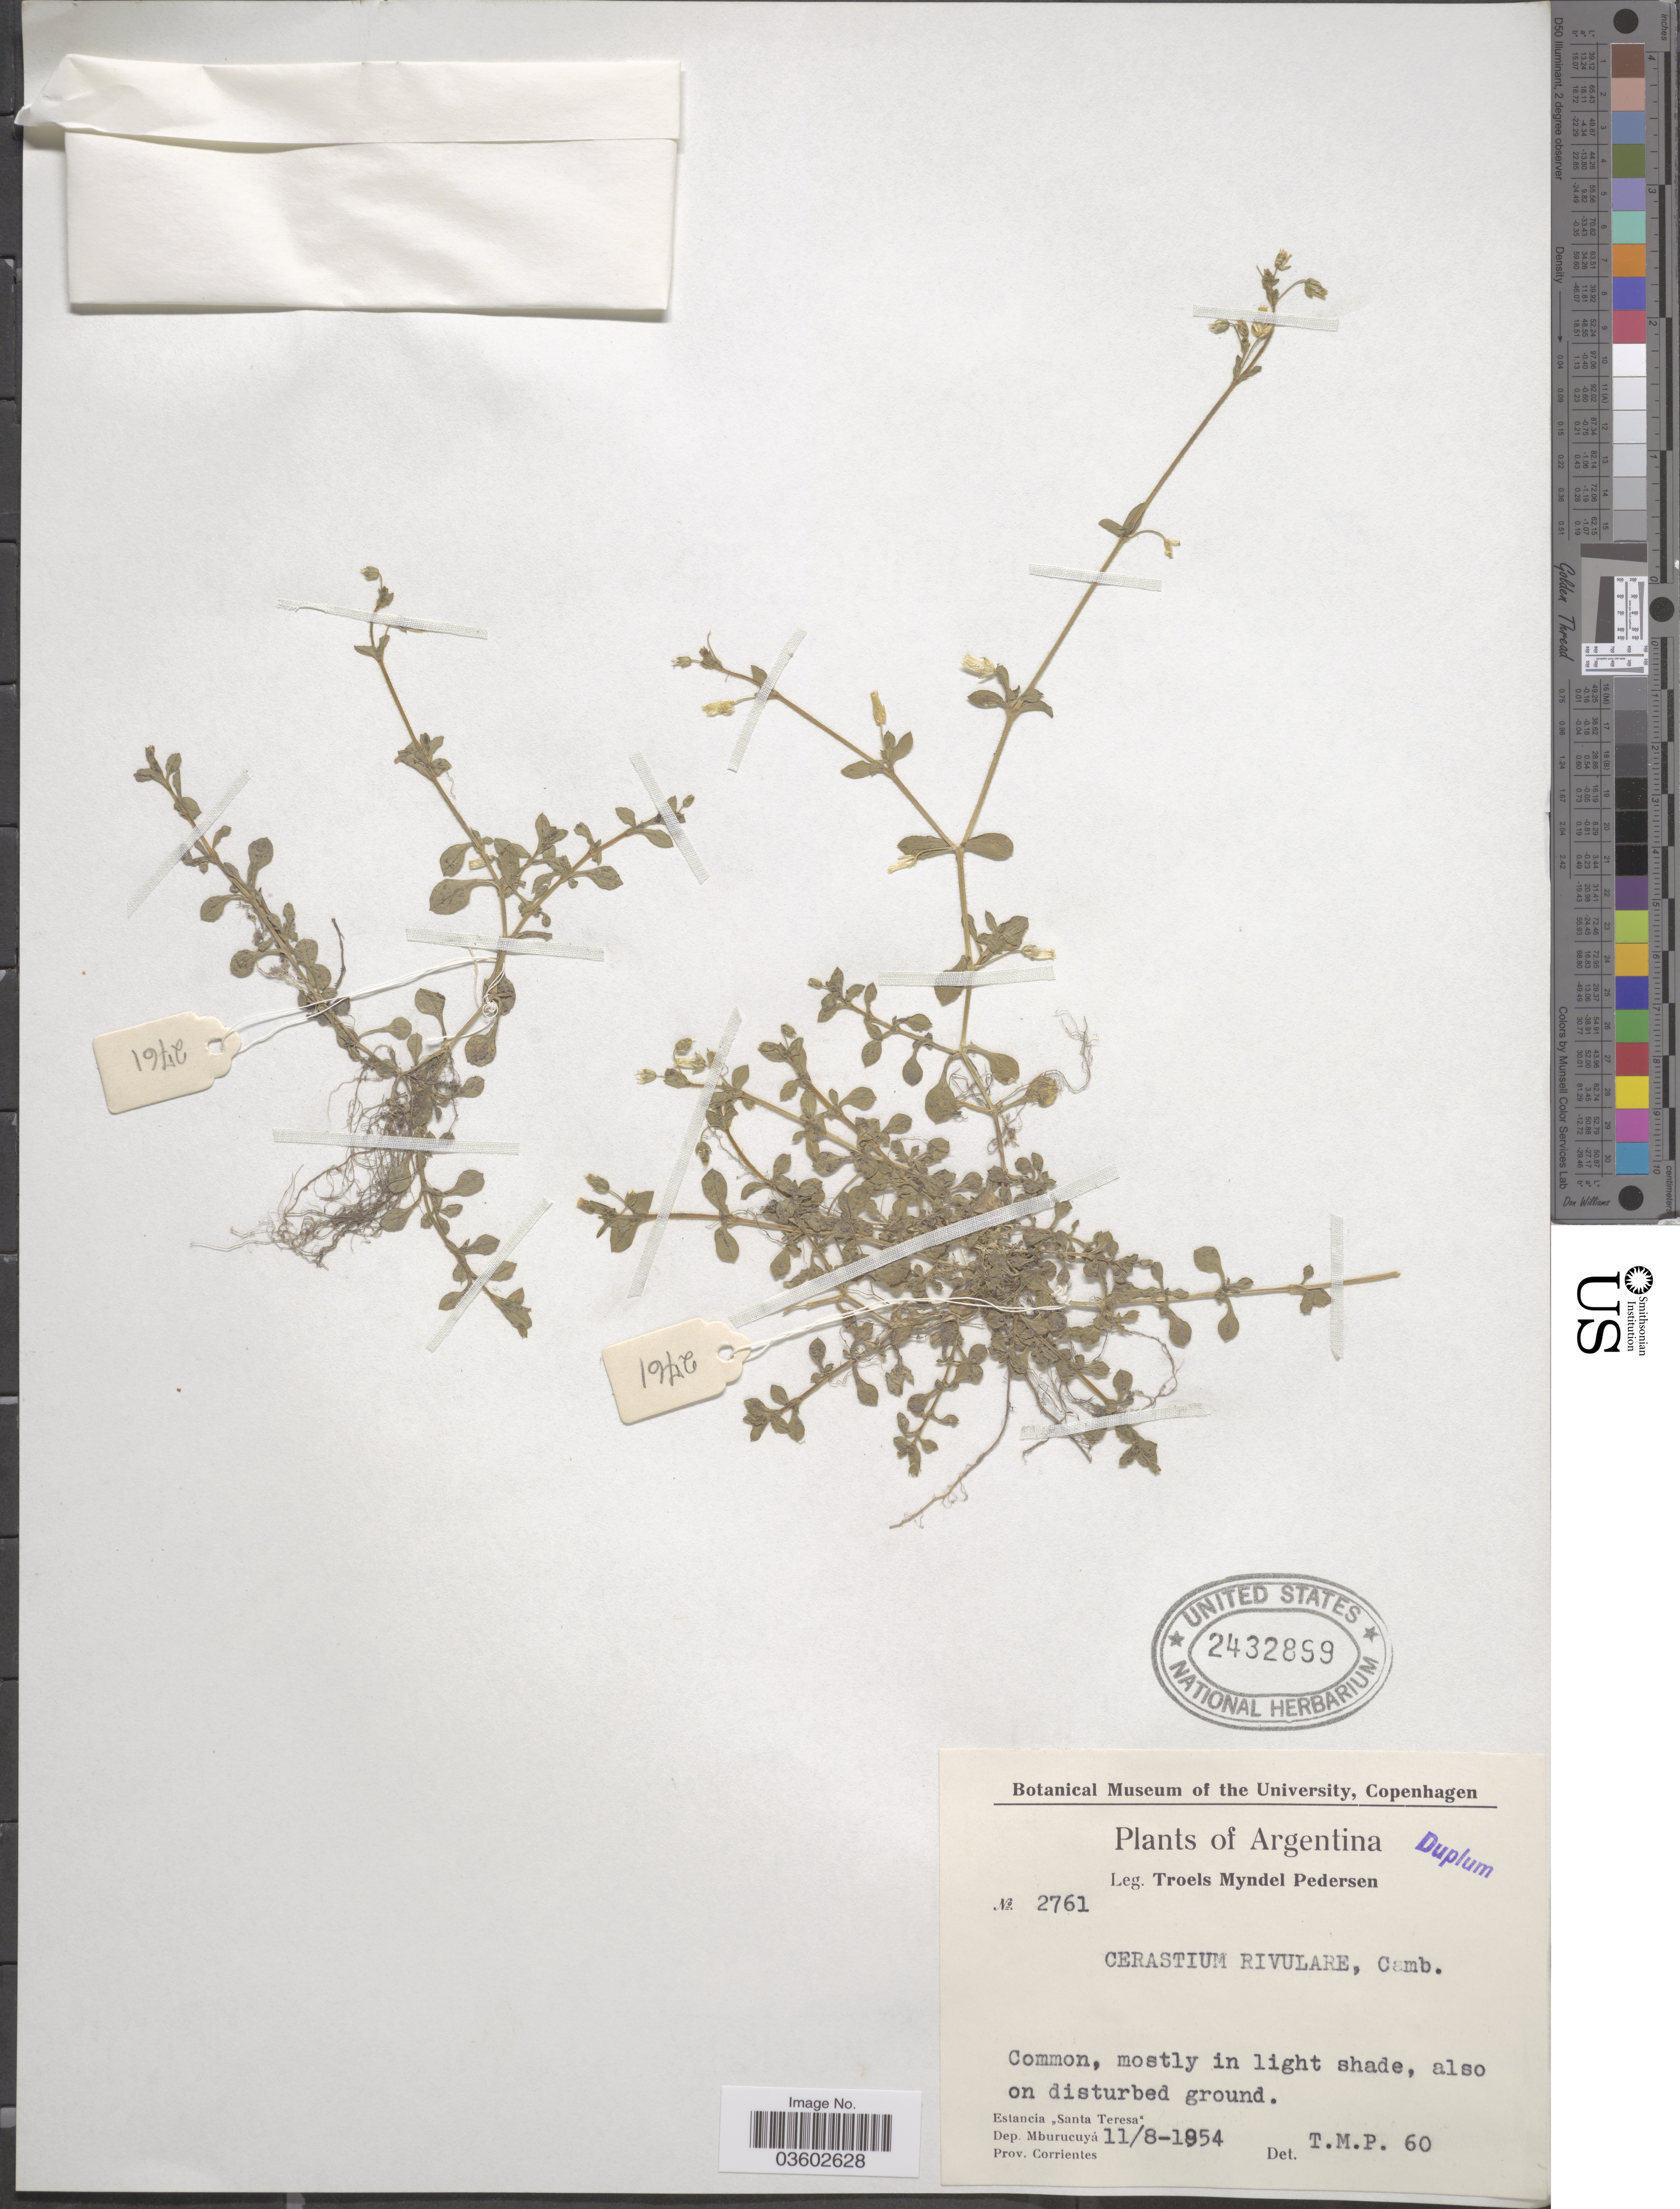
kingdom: Plantae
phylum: Tracheophyta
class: Magnoliopsida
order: Caryophyllales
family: Caryophyllaceae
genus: Cerastium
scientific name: Cerastium rivulare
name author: Cambess.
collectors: T. Pederson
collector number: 2761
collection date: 1954-08-11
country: Argentina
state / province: Corrientes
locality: Estancia "Santa Teresa", Dep. Mburucuyá.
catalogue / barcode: US 2432899